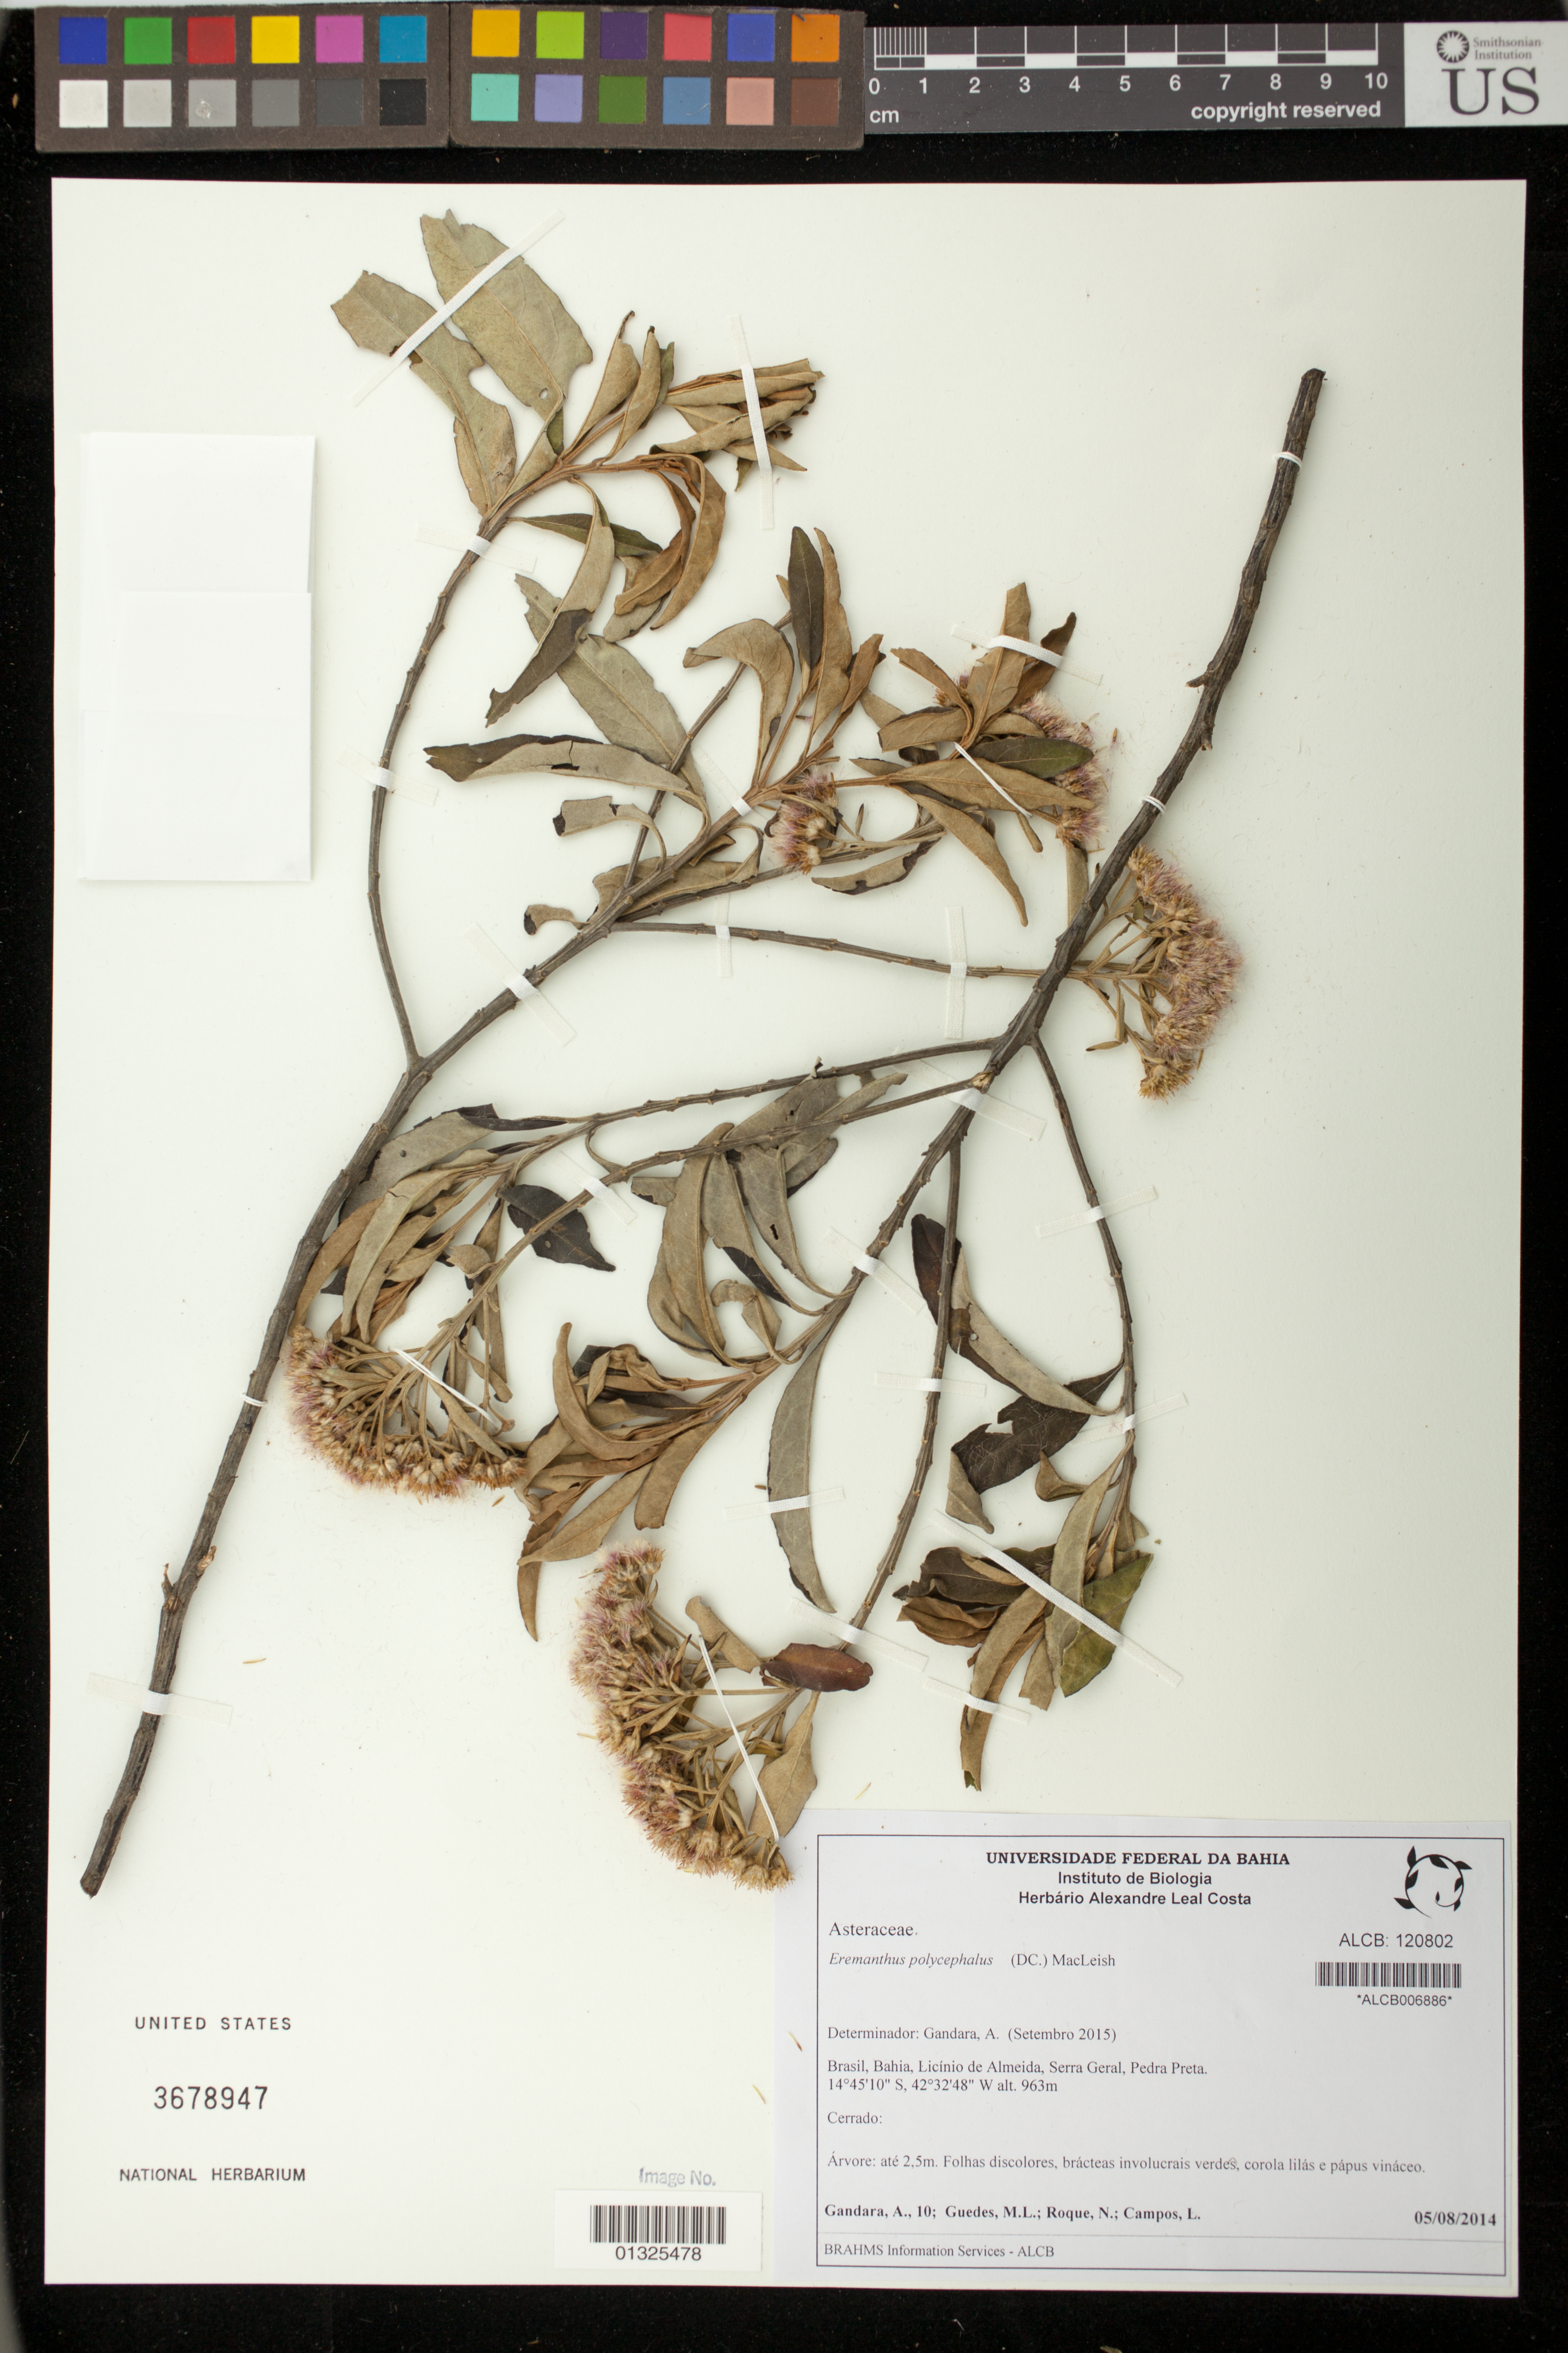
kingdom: Plantae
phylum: Tracheophyta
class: Magnoliopsida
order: Asterales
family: Asteraceae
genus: Eremanthus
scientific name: Eremanthus polycephalus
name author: (DC.) MacLeish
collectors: A. Gándara, M. L. Guedes, N. Roque & L. Campos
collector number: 10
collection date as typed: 5 August 2014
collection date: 2014-08-05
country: Brazil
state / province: Bahia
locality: Licinio de Almeida, Serra Geral, Pedra Preta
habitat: Cerrado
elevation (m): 963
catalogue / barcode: US 3678947